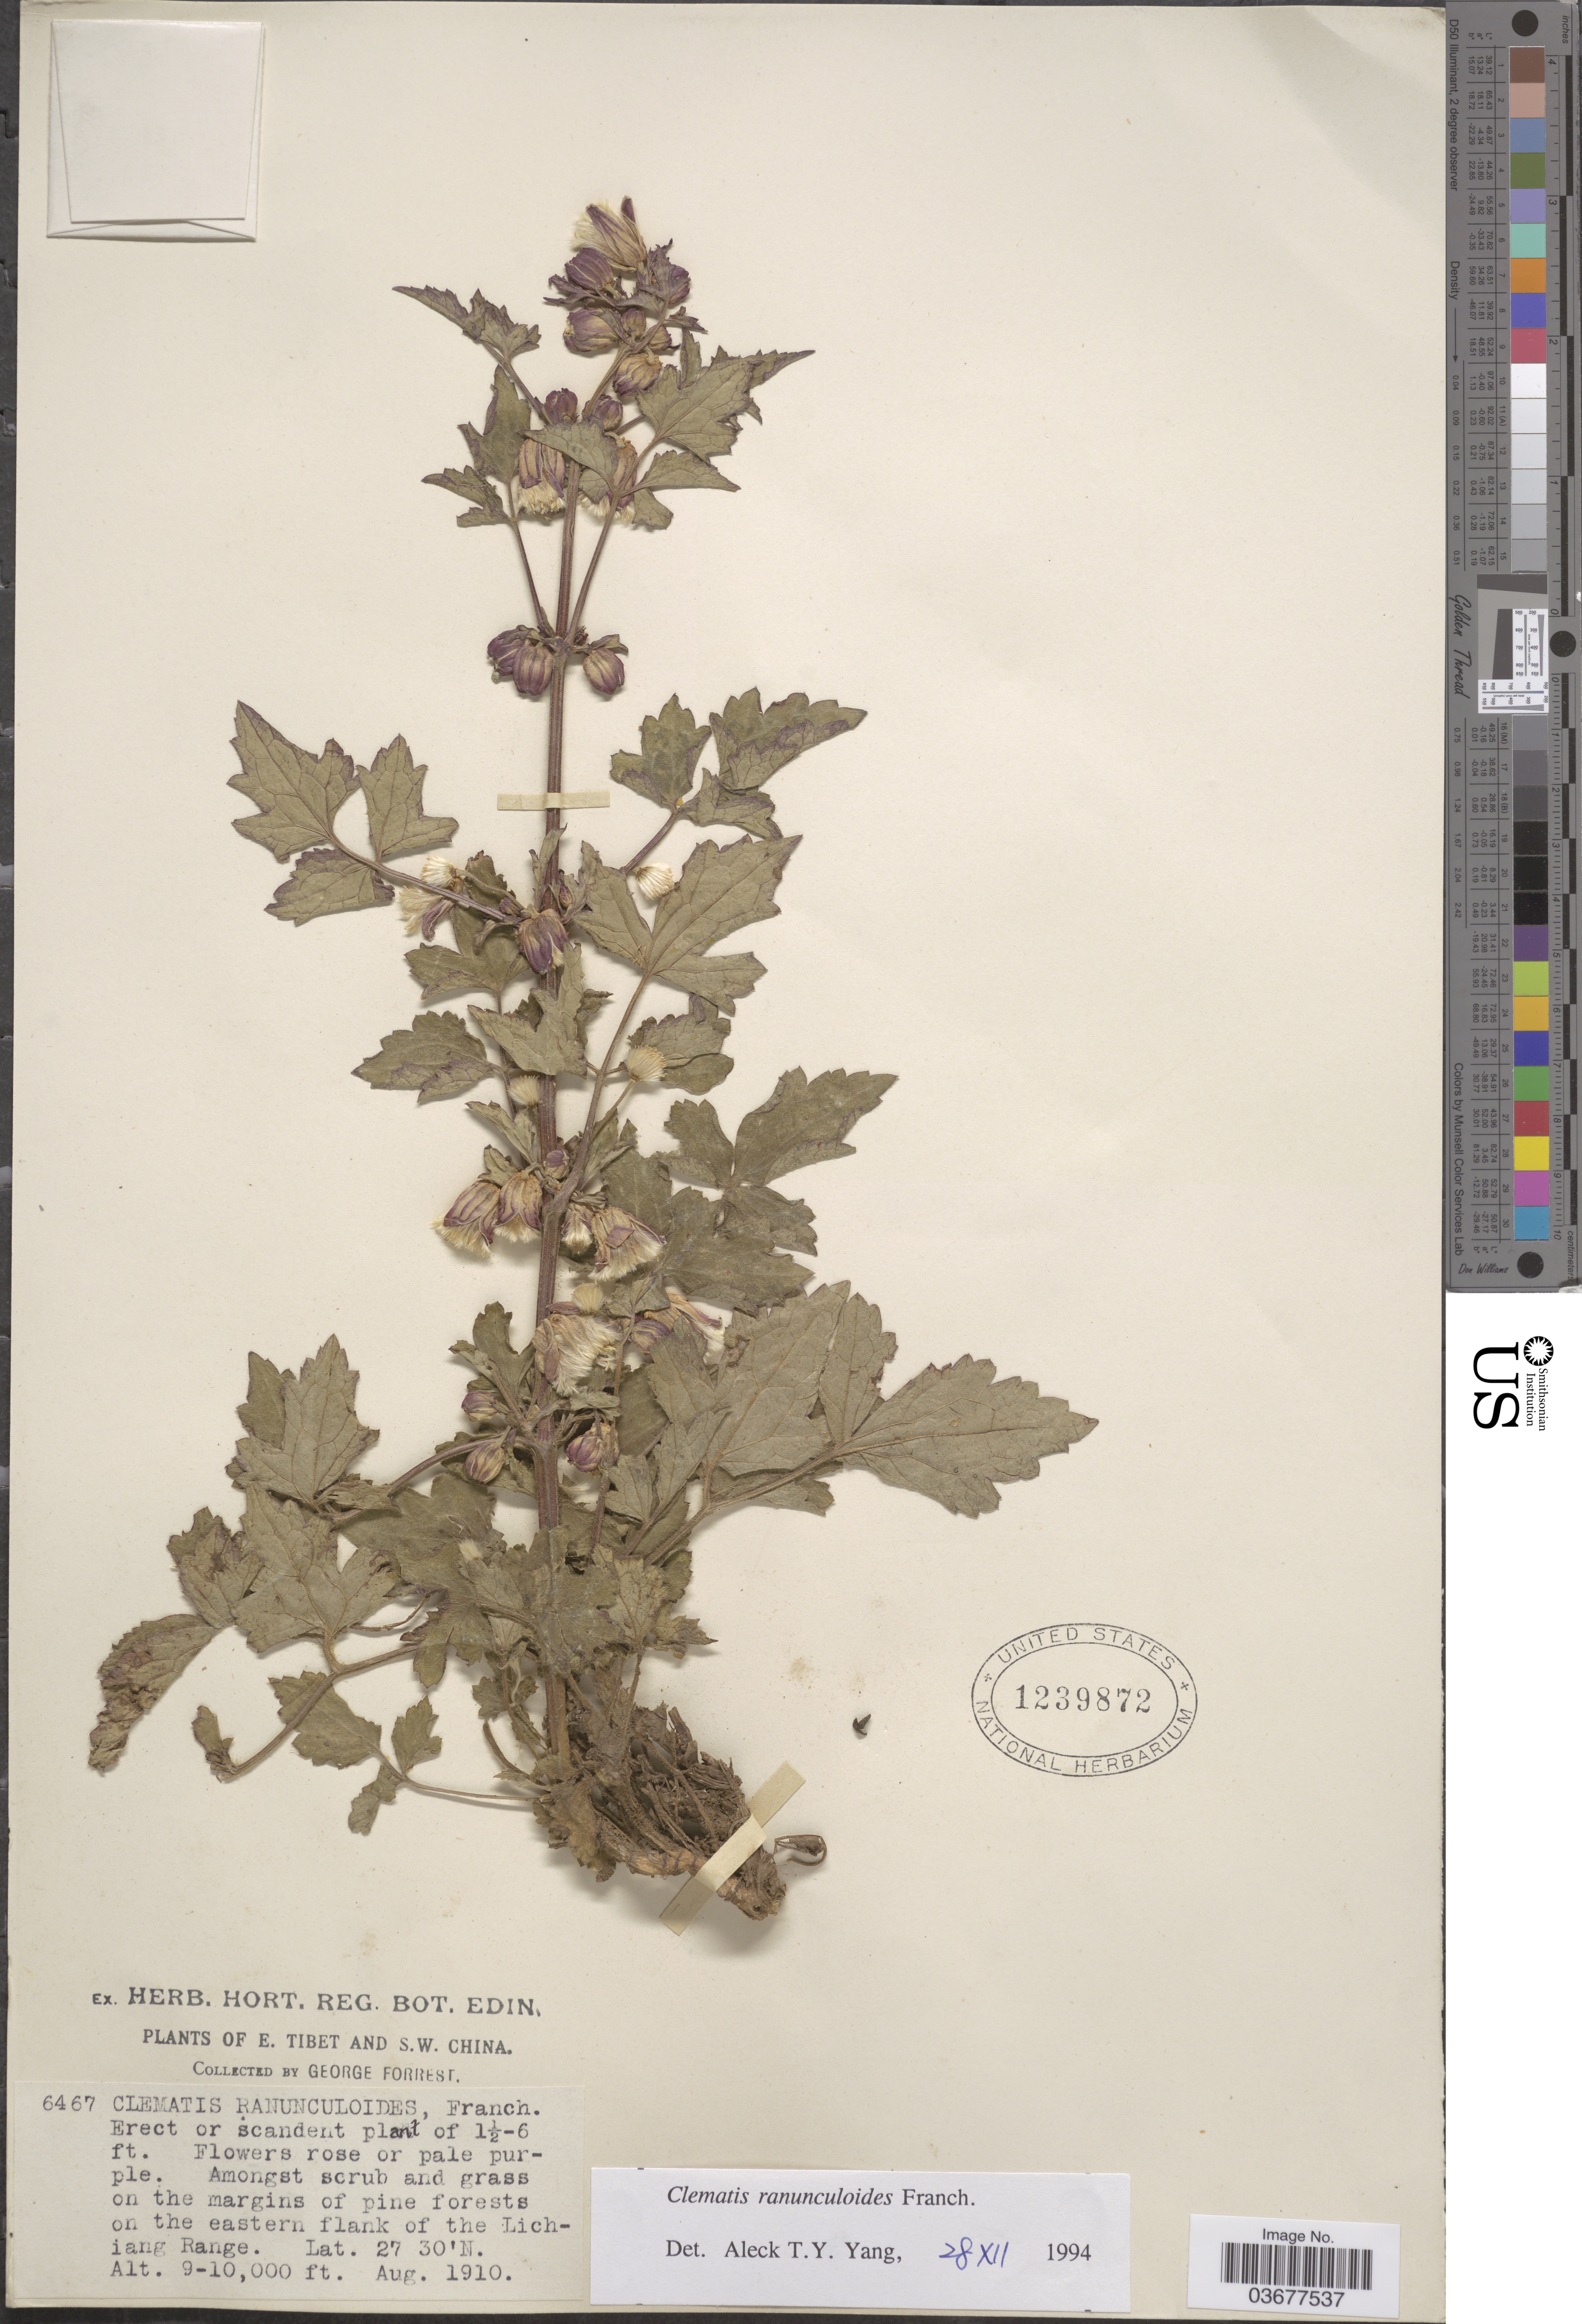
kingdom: Plantae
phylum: Tracheophyta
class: Magnoliopsida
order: Ranunculales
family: Ranunculaceae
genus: Clematis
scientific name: Clematis ranunculoides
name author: Franch.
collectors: G. Forrest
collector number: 6467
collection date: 1910-08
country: China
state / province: Xizang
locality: E. Tibet and S.W. China. Amongst scrub and grass on the margins of pine forests on the eastern flank of the Lichiang Range.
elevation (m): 2743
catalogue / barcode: US 1239872